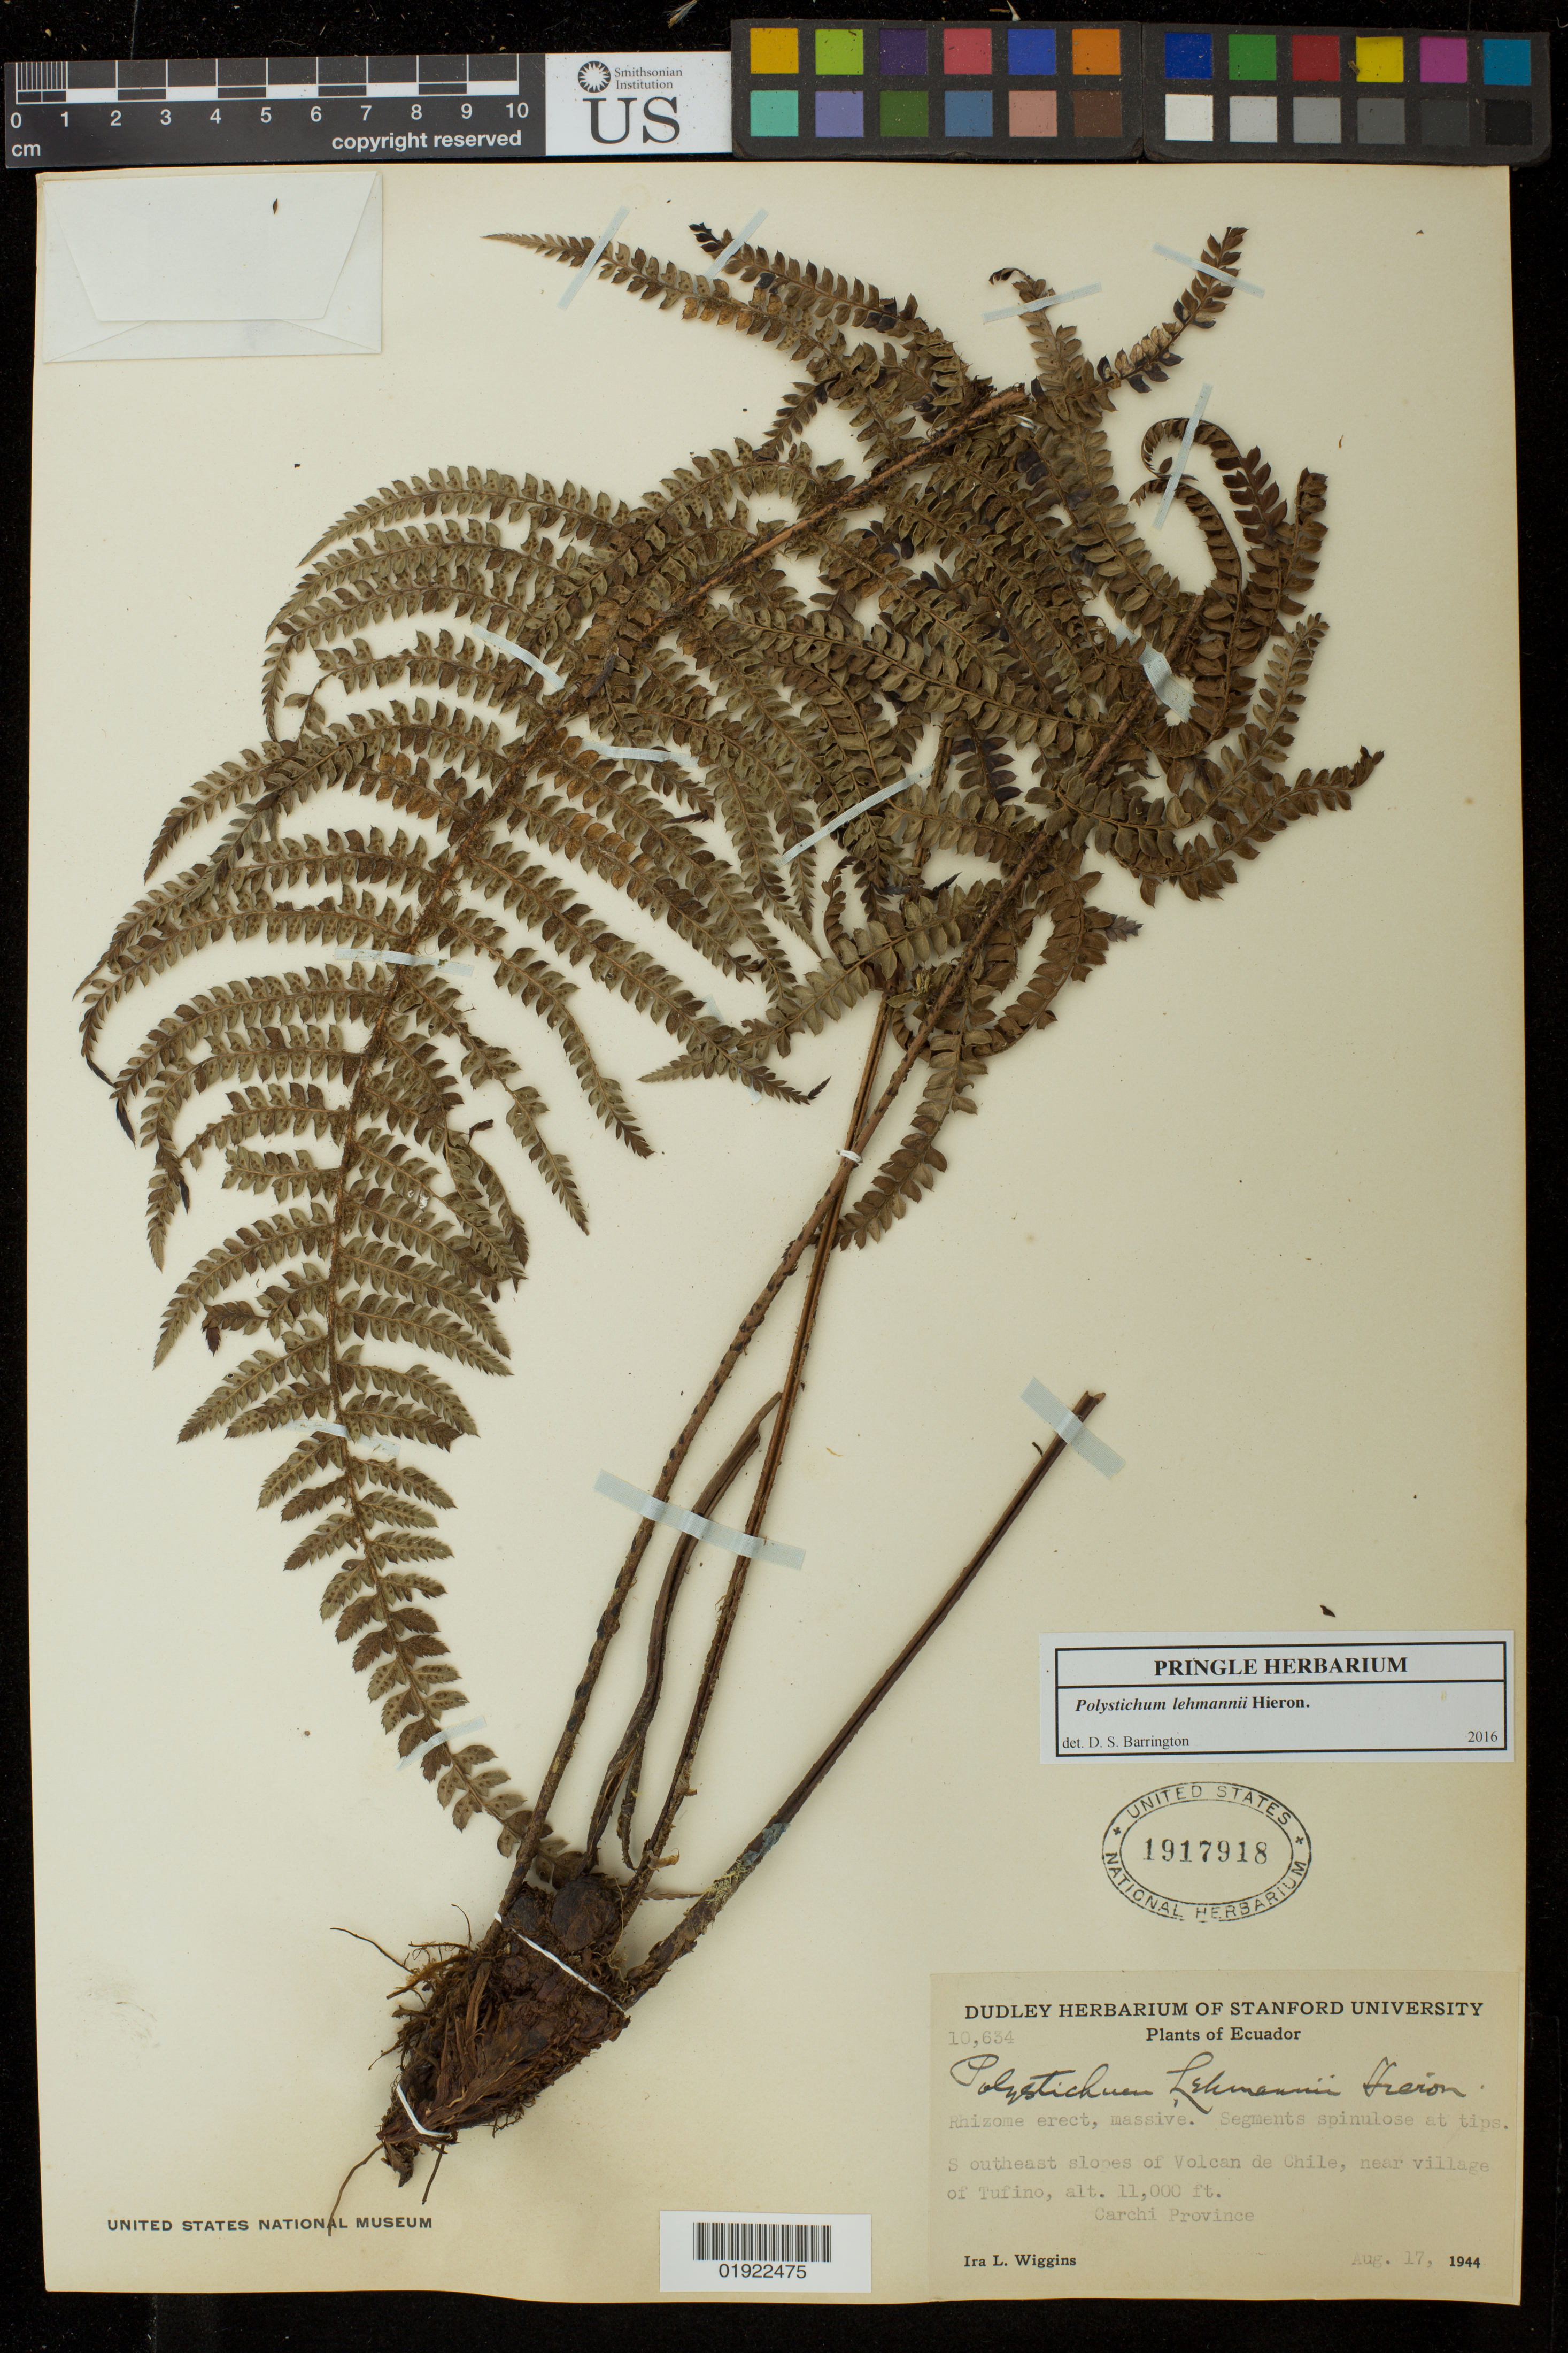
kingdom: Plantae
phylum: Tracheophyta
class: Polypodiopsida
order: Polypodiales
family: Dryopteridaceae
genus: Polystichum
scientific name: Polystichum lehmannii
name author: Hieron.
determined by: Barrington, D. S., Curator (VT), University of Vermont (UNITED STATES)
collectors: I. L. Wiggins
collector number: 10,634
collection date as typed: Aug. 17, 1944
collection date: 1944-08-17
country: Ecuador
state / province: Carchi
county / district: Tufiño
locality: Southeast slopes of Volcan de Chile, near village of Tufino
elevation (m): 3353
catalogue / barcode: US 1917918